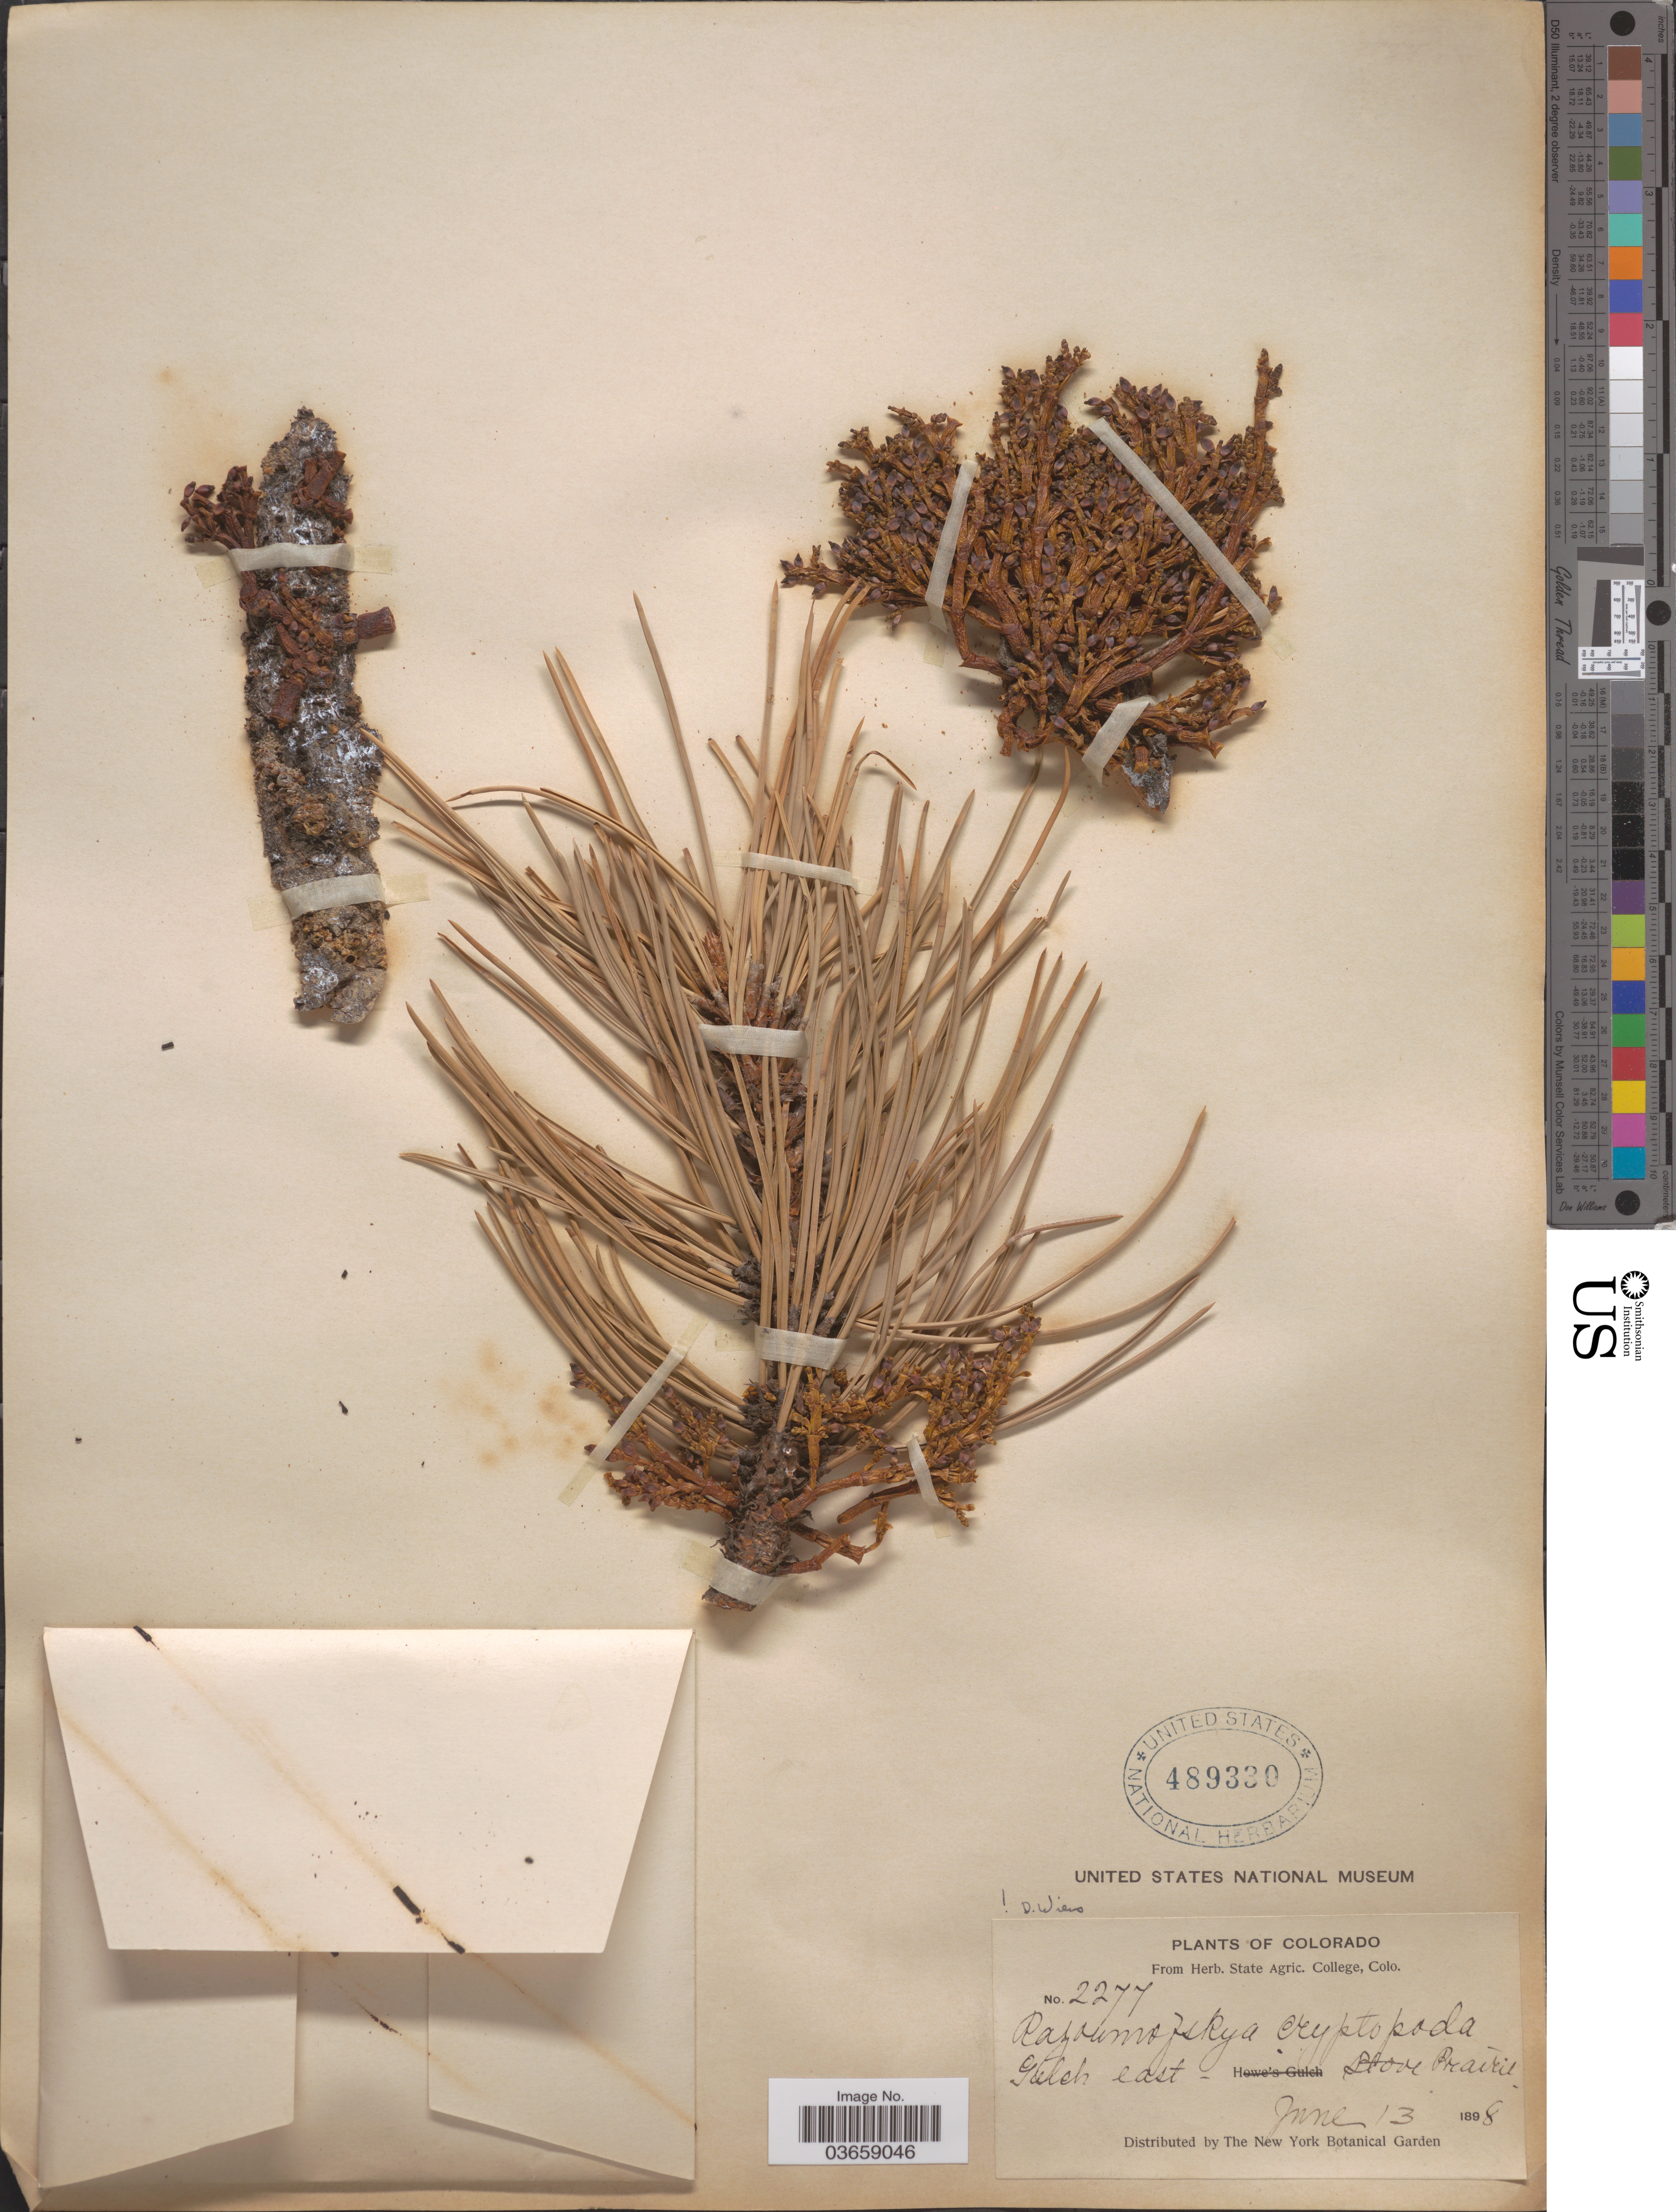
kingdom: Plantae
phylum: Tracheophyta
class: Magnoliopsida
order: Santalales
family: Viscaceae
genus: Arceuthobium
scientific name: Arceuthobium vaginatum f. cryptopodum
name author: (Engelm.) L.S. Gill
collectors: ex herb. State Agric. College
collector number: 2277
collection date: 1898-06-13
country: United States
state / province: Colorado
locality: Gulch east - Stove Prairie.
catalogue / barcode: US 489330